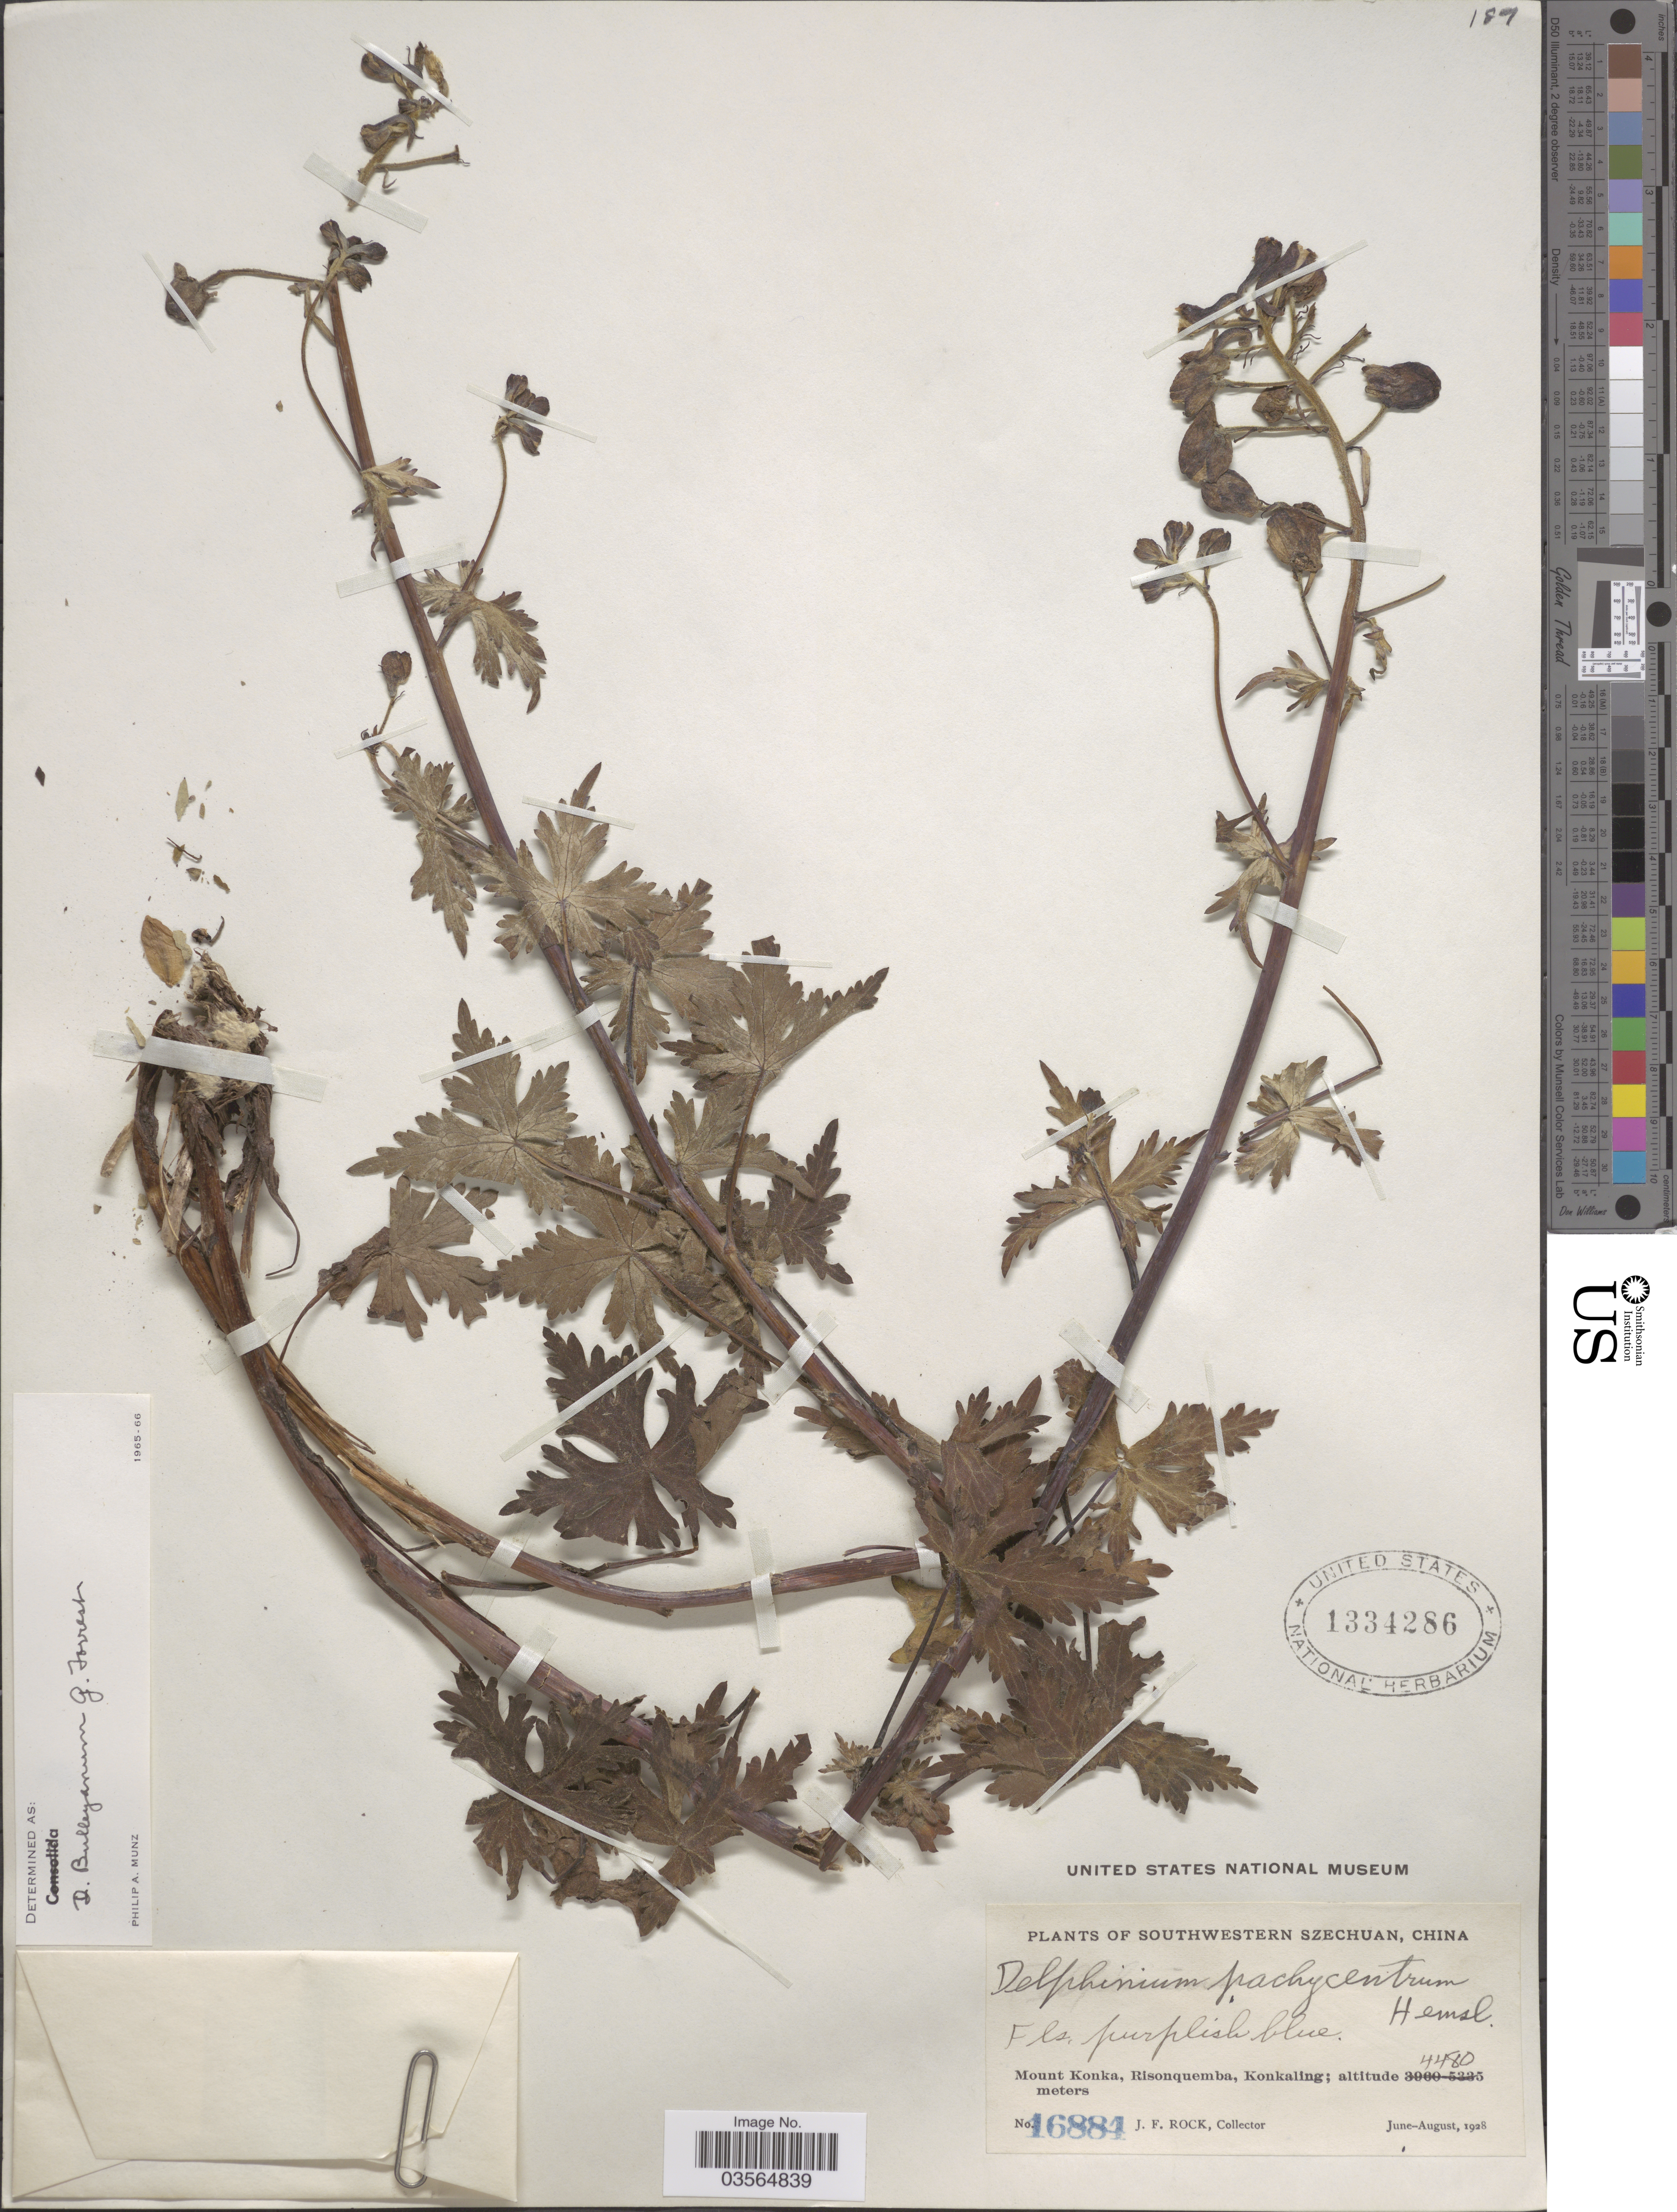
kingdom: Plantae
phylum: Tracheophyta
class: Magnoliopsida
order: Ranunculales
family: Ranunculaceae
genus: Delphinium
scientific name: Delphinium bulleyanum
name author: Forrest ex Diels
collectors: J. Rock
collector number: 16884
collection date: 1928-06/1928-08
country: China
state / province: Sichuan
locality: Southwestern Szechuan. Mount Konka, Risonquemba, Konkaling.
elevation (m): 4480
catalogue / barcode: US 1334286